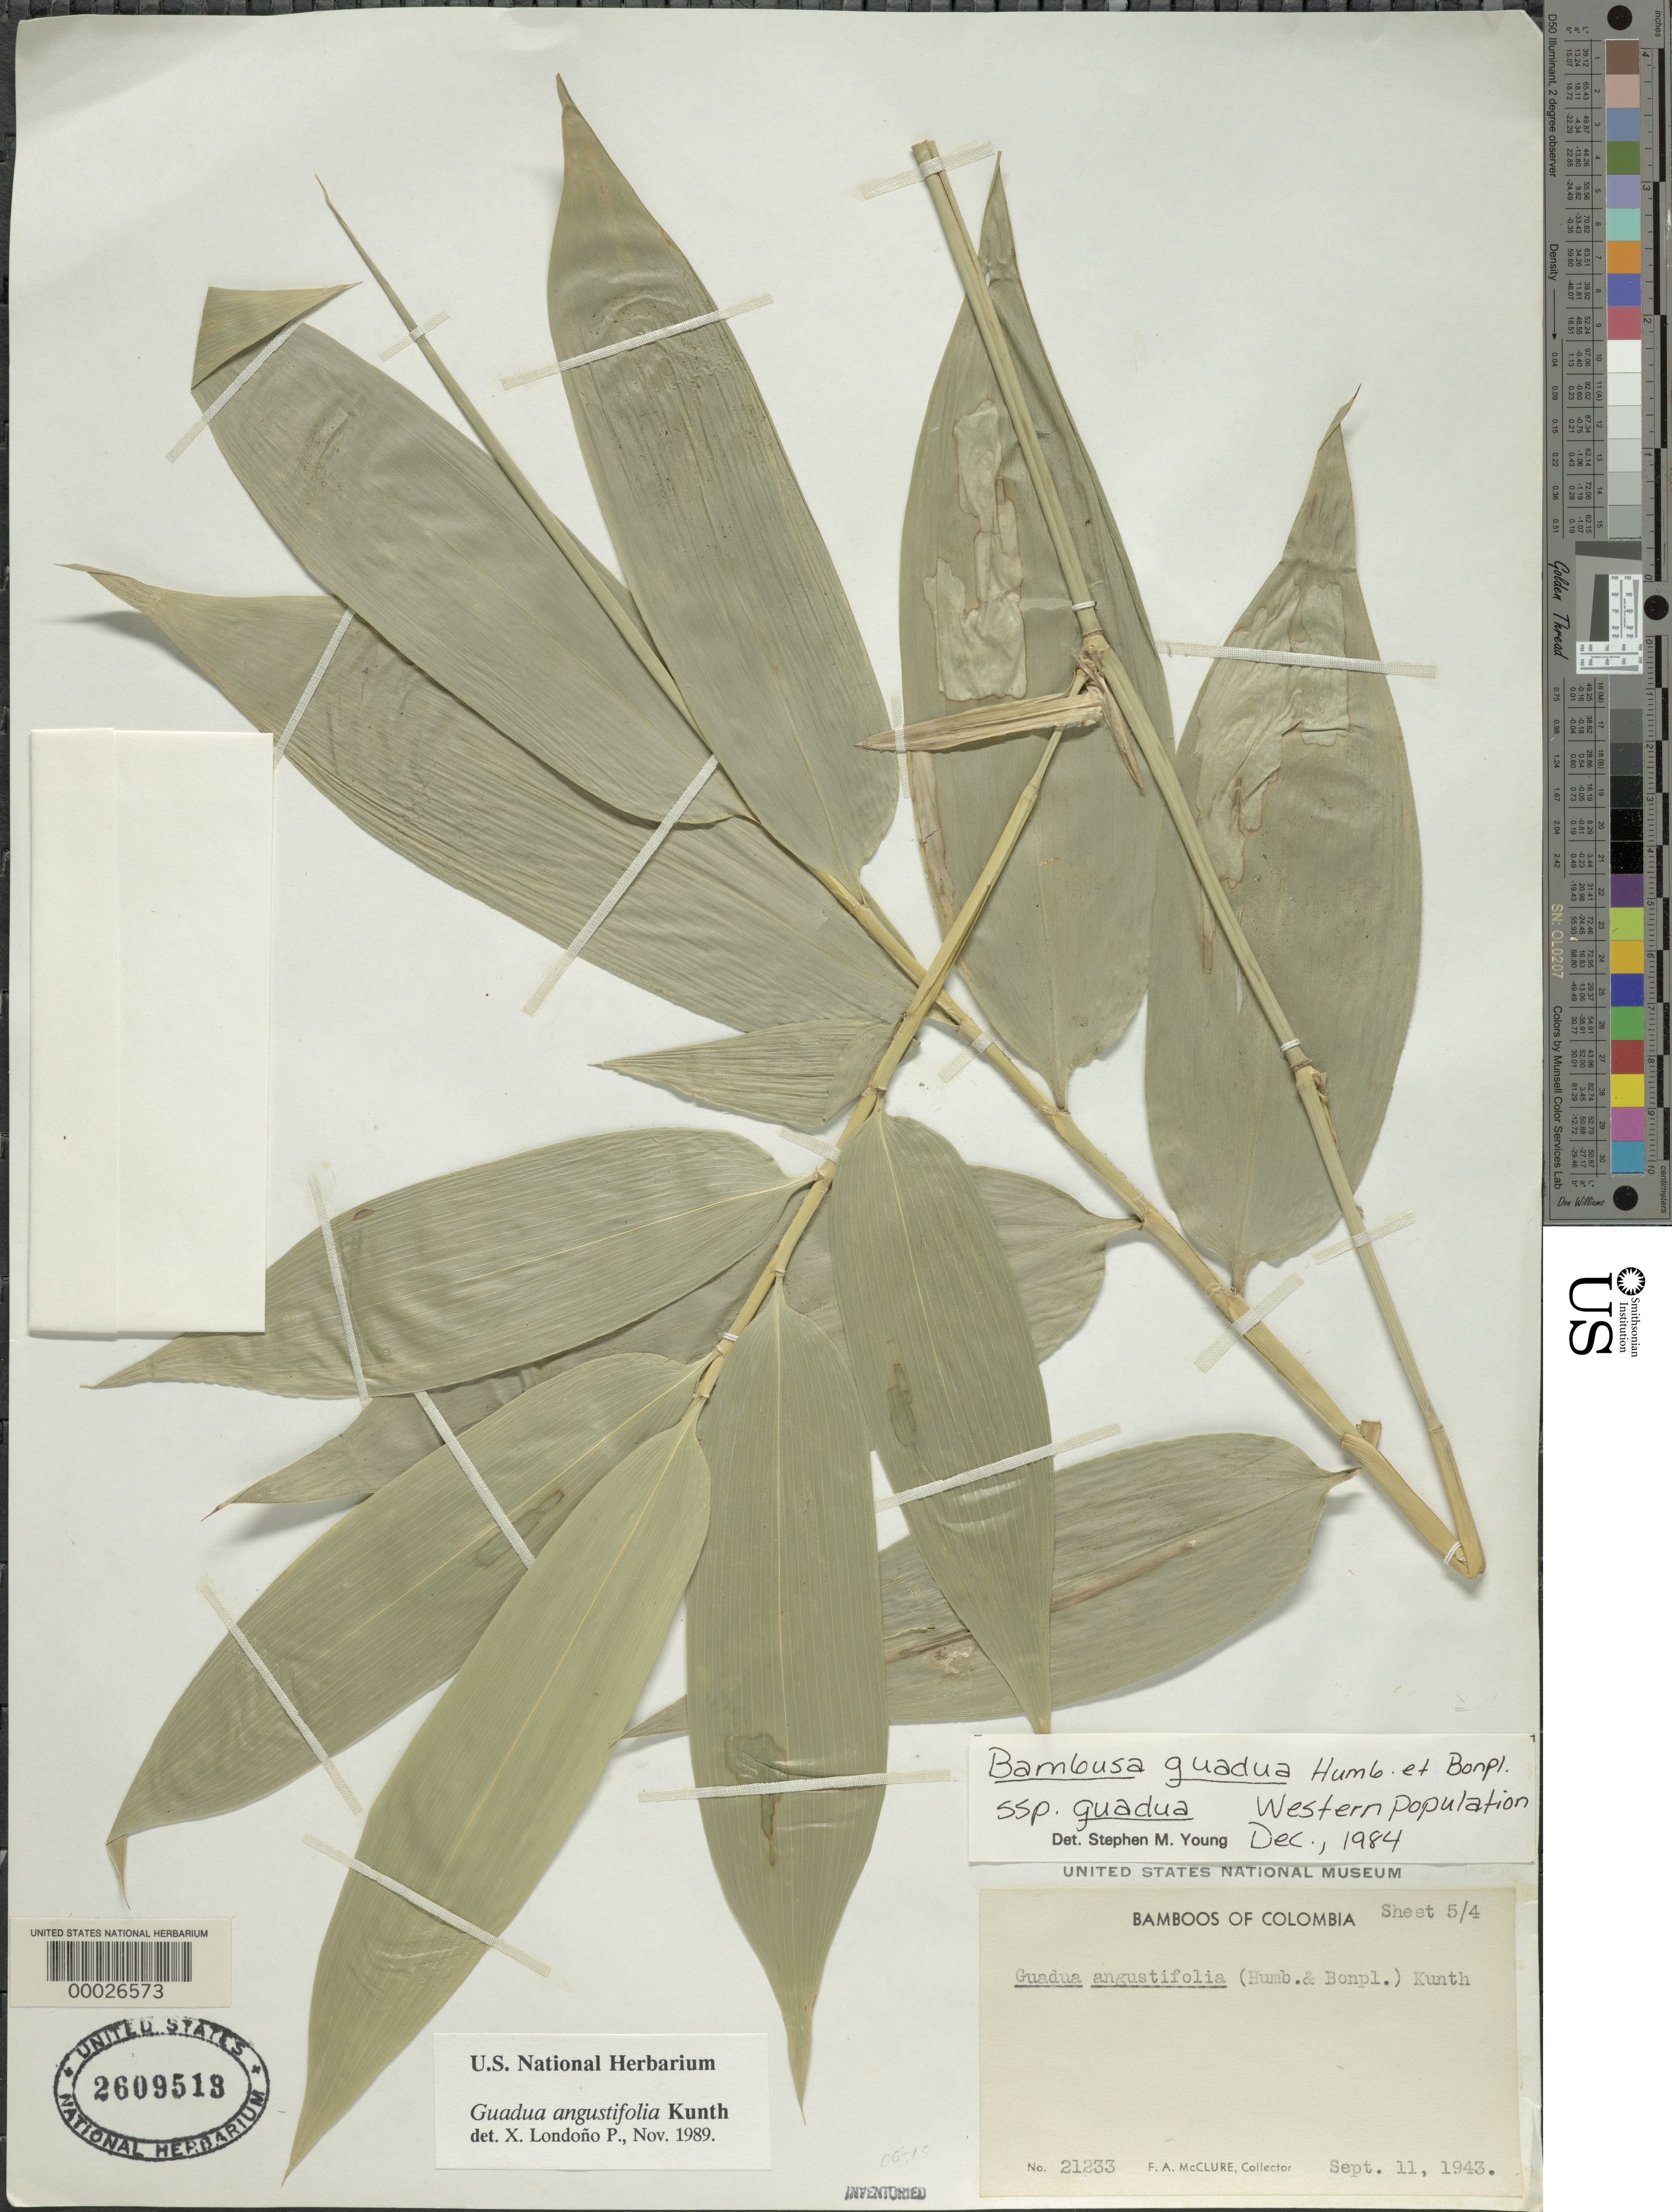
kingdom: Plantae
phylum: Tracheophyta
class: Liliopsida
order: Poales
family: Poaceae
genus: Guadua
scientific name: Guadua angustifolia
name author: Kunth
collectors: F. A. McClure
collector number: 21233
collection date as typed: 11 Sep 1943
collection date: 1943-09-11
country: Colombia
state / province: Cauca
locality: Hacienda Miranda, Palmira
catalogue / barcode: US 2609513